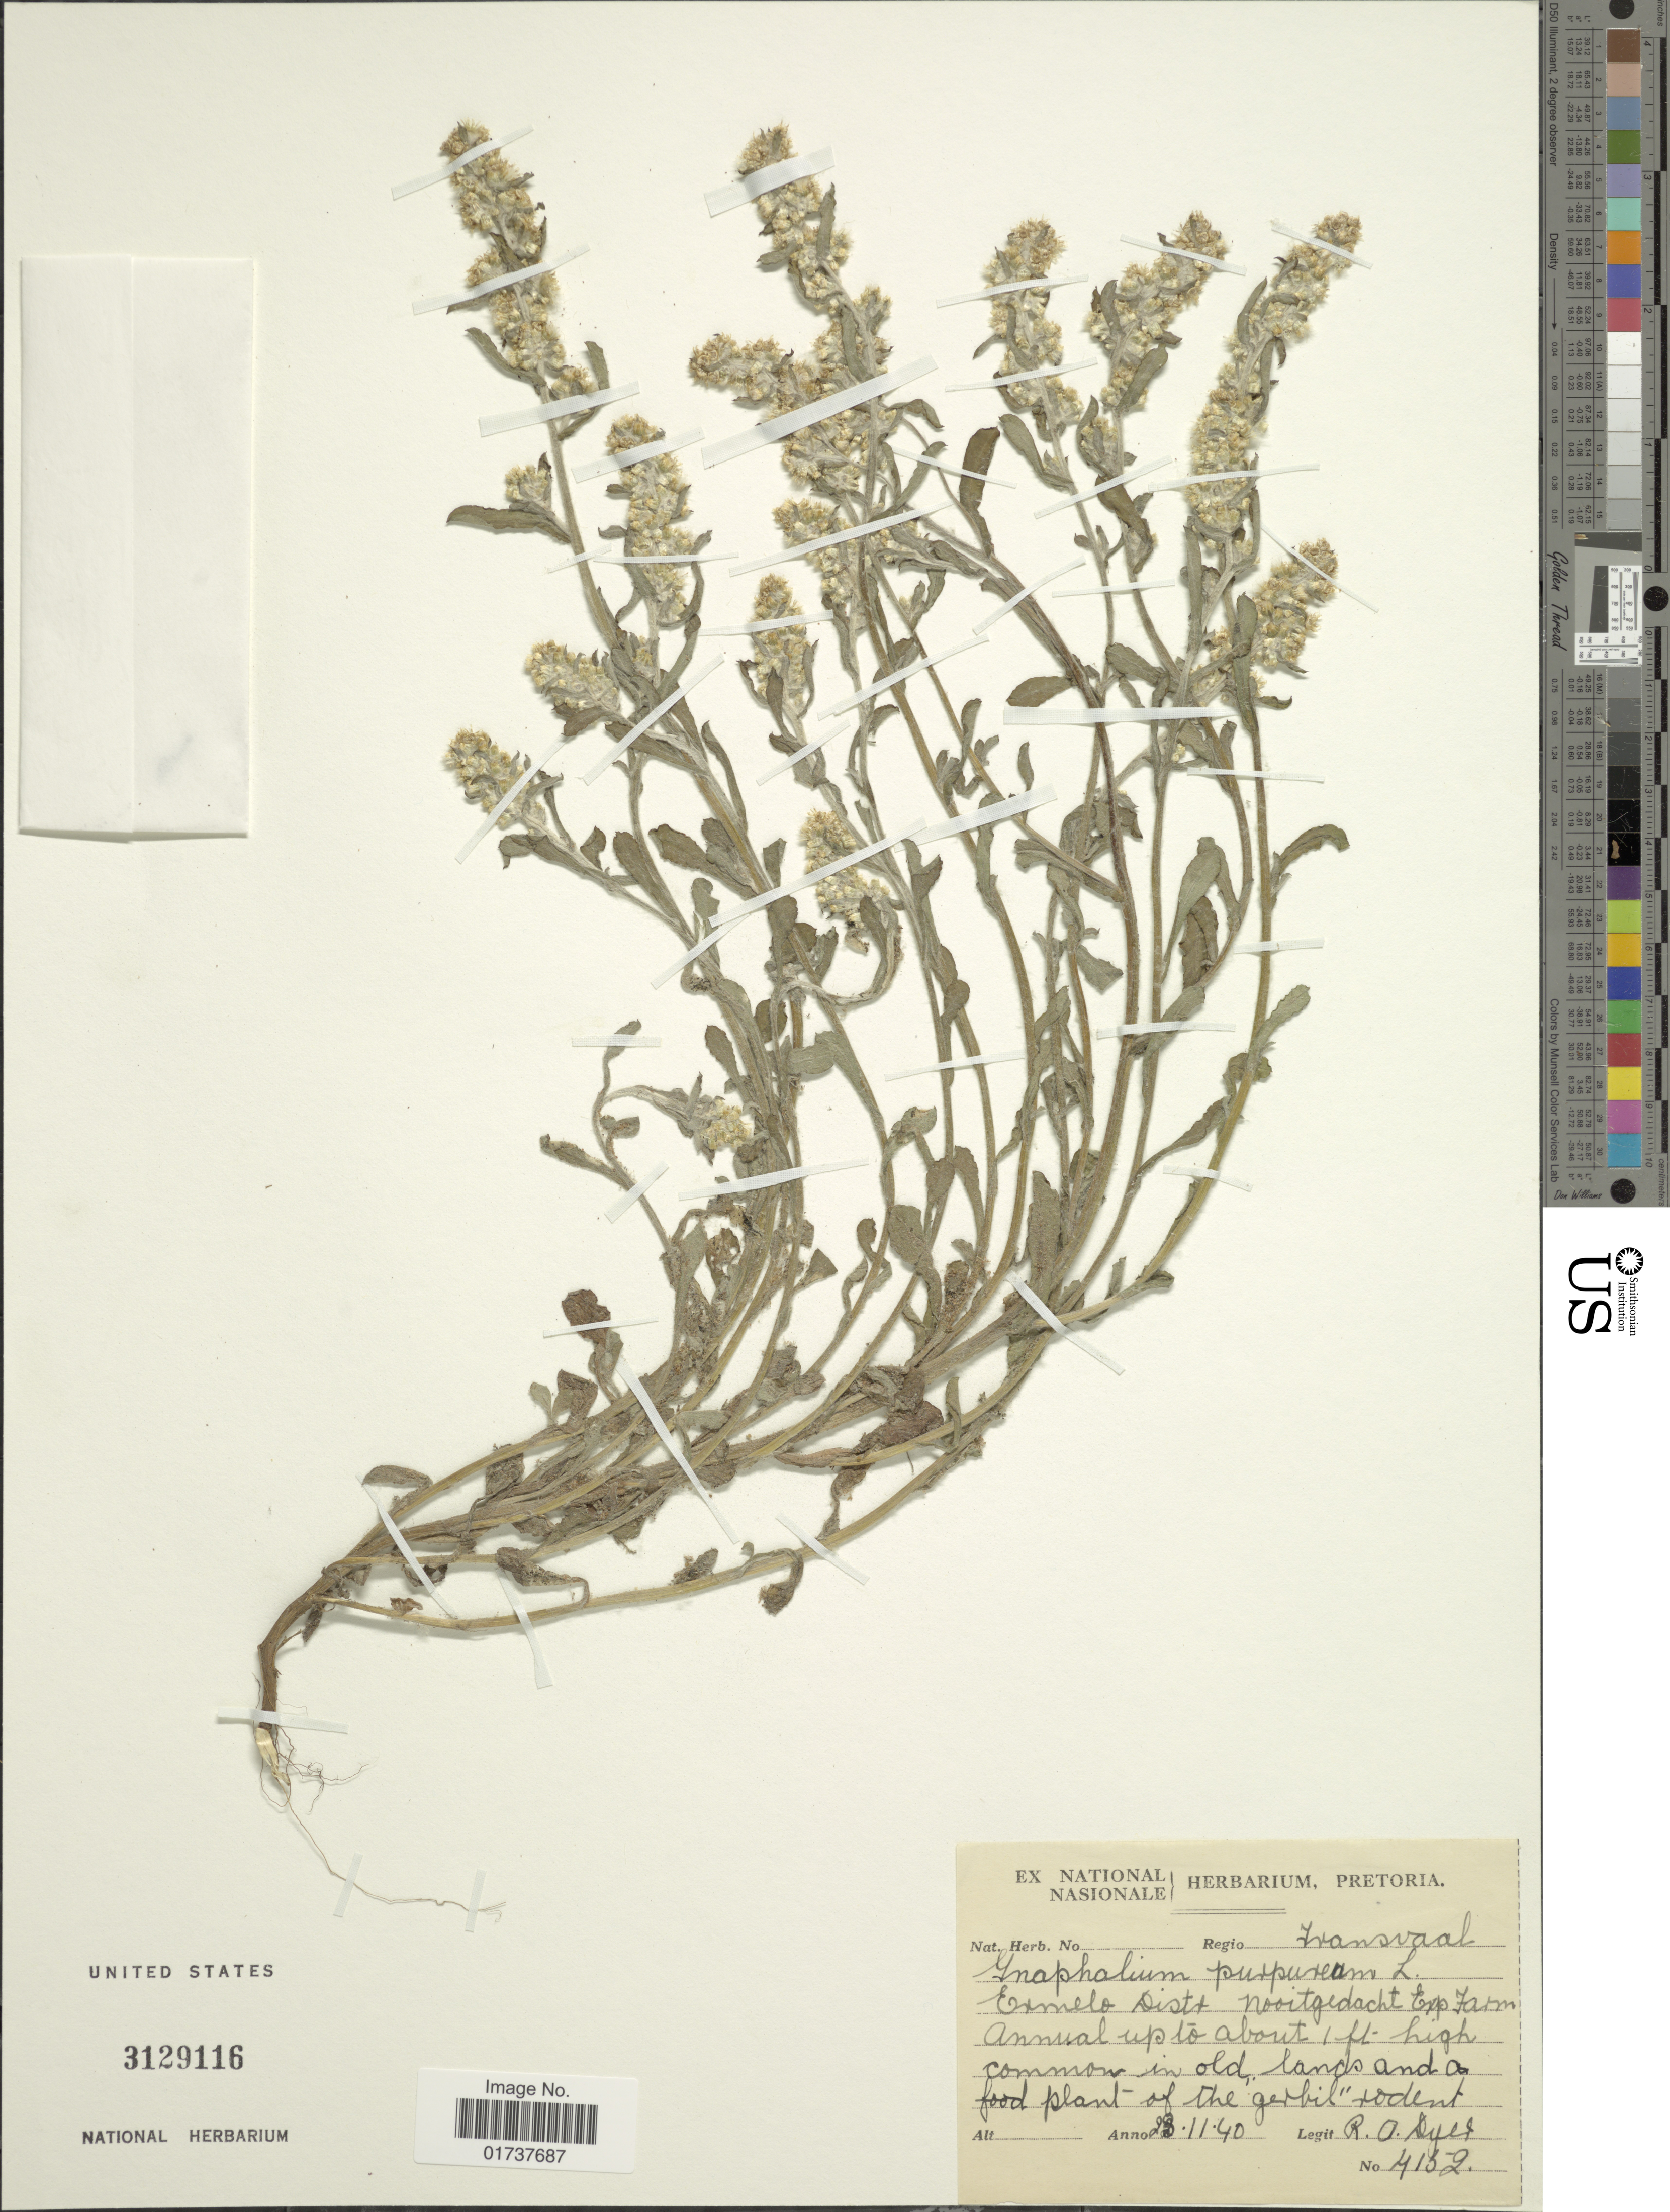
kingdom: Plantae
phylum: Tracheophyta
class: Magnoliopsida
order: Asterales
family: Asteraceae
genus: Gnaphalium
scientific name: Gnaphalium purpureum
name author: L.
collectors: R. Syes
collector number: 4152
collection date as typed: Transcribed d/m/y: 23/11/40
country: South Africa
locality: Transvaal, Ermelo Distr. Nooitgedacht Exp. Farm.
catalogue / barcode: US 3129116